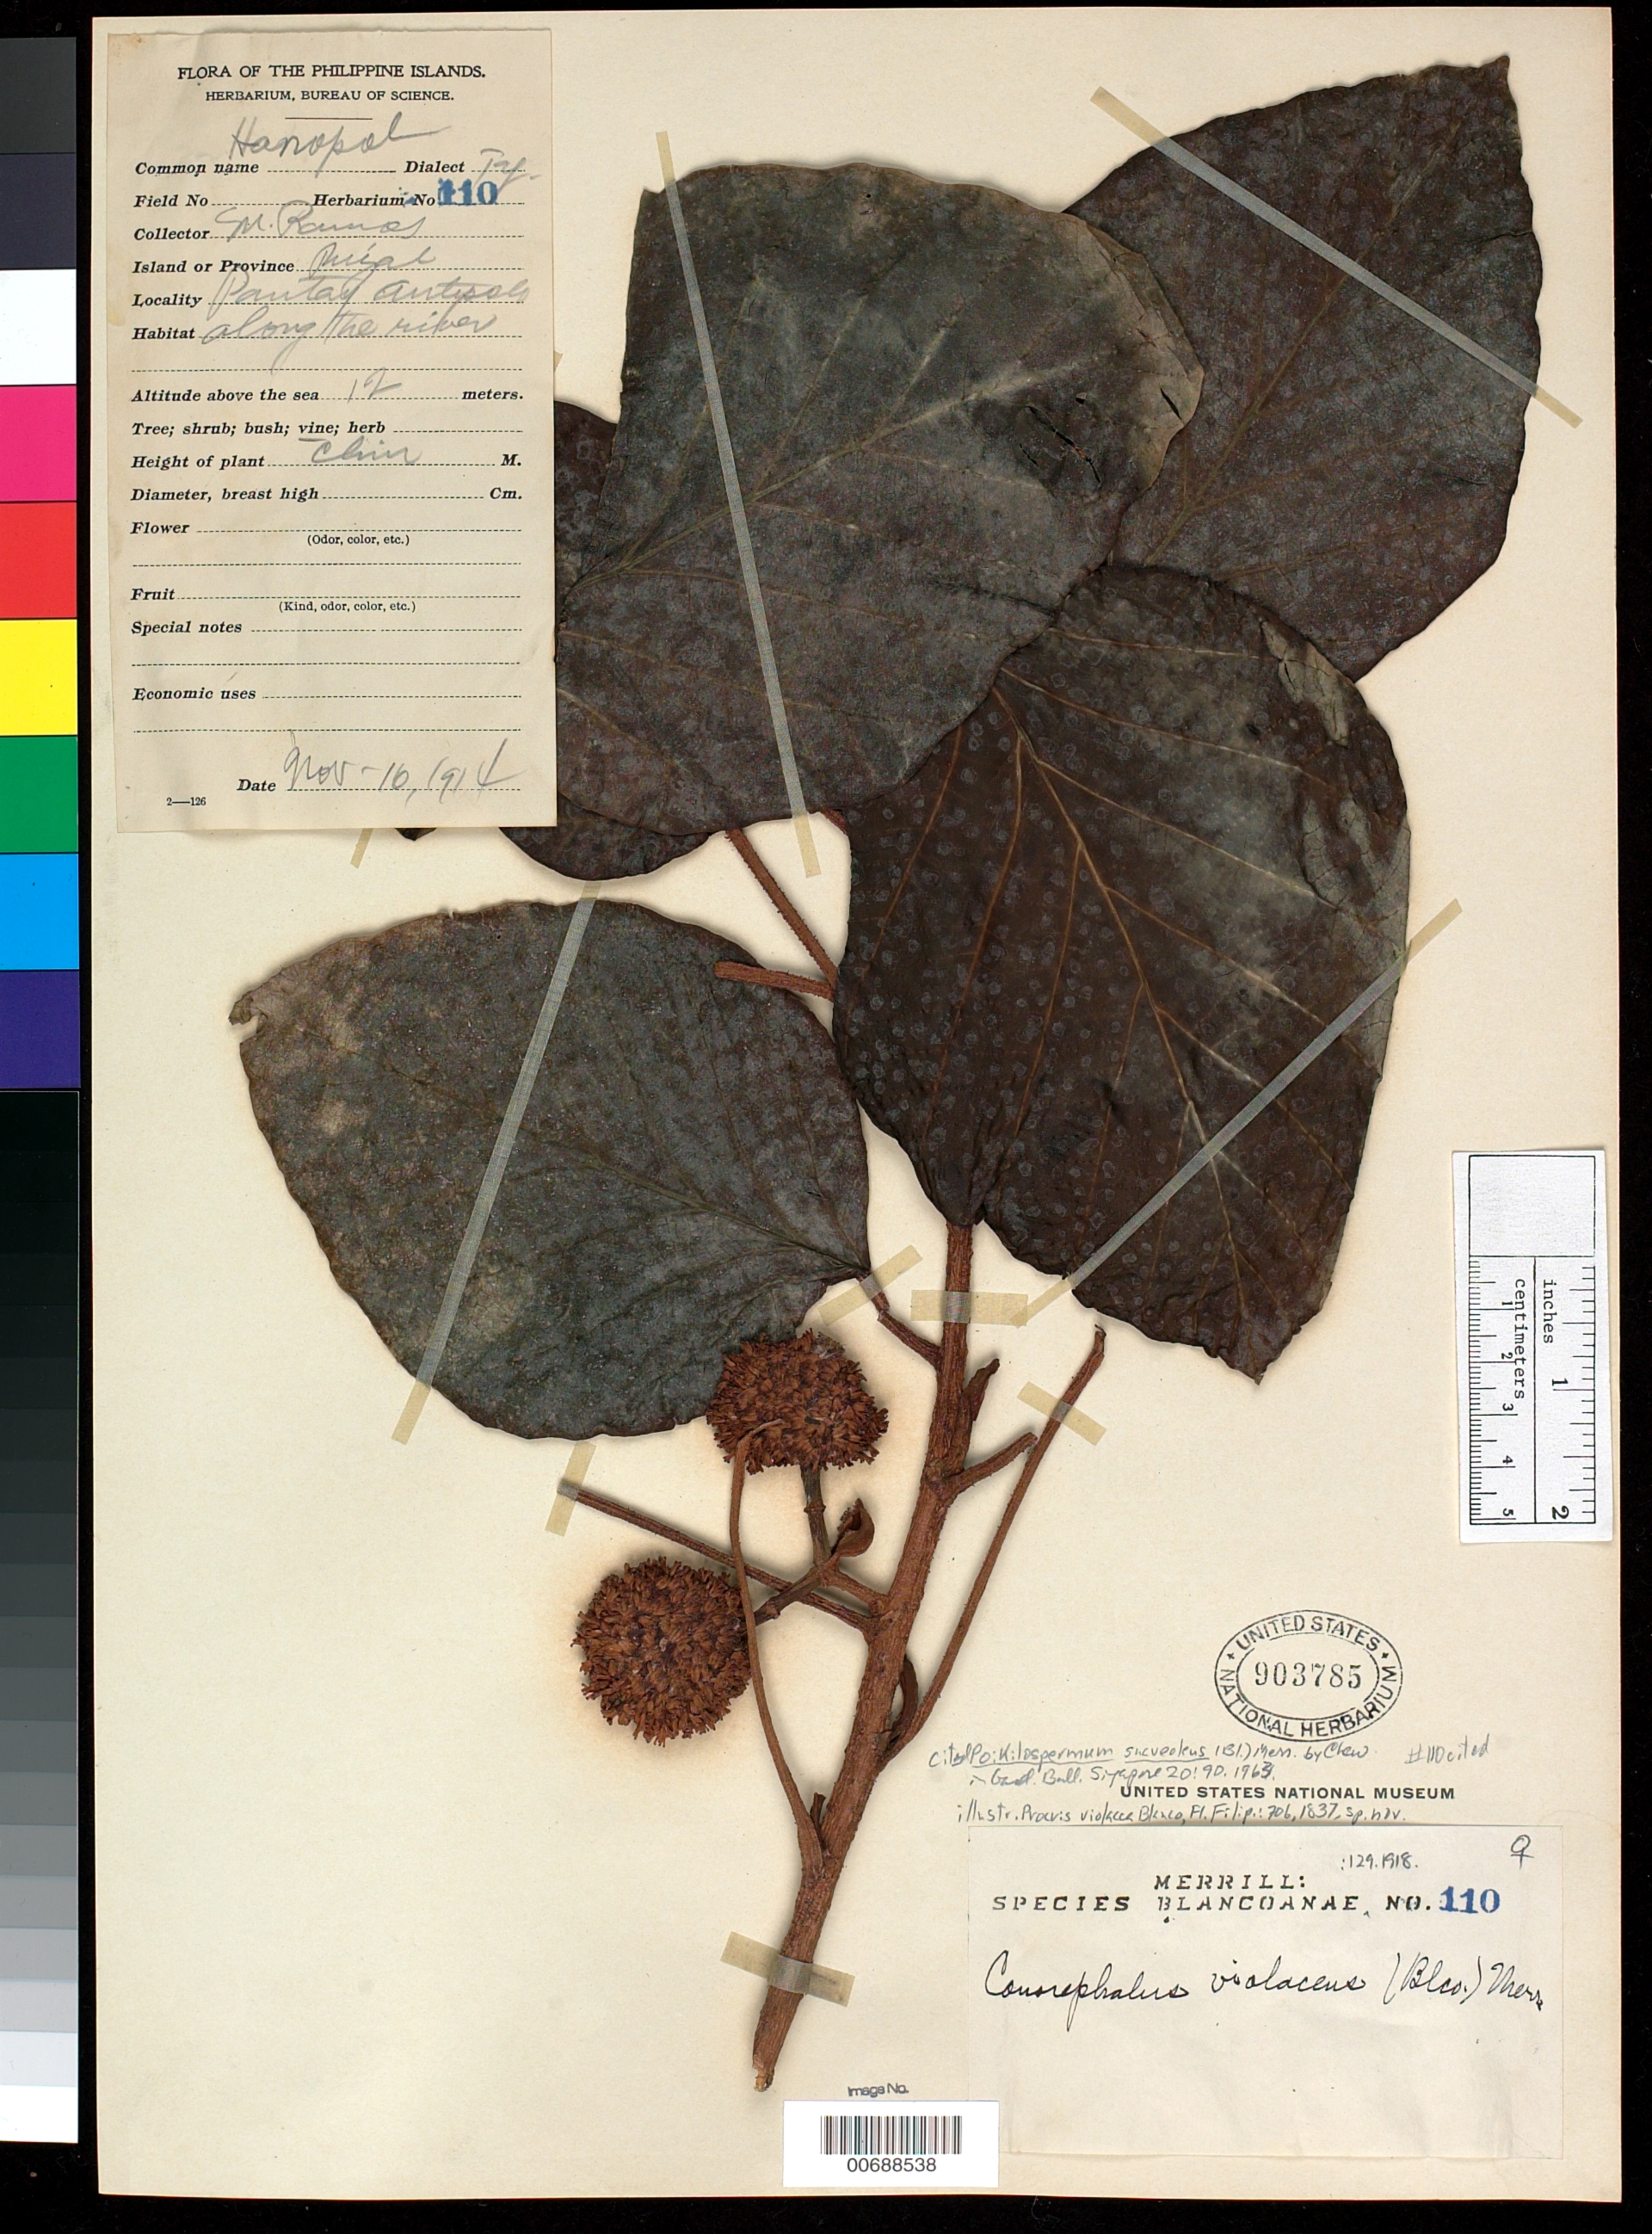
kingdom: Plantae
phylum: Tracheophyta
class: Magnoliopsida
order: Rosales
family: Urticaceae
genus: Poikilospermum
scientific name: Poikilospermum suaveolens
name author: (Blume) Merr.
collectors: M. Ramos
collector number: Sp. Blancoan. 0110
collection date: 1914-11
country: Philippines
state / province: Calabarzon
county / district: Rizal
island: Luzon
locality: Pantay Antipolo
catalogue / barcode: US 903785